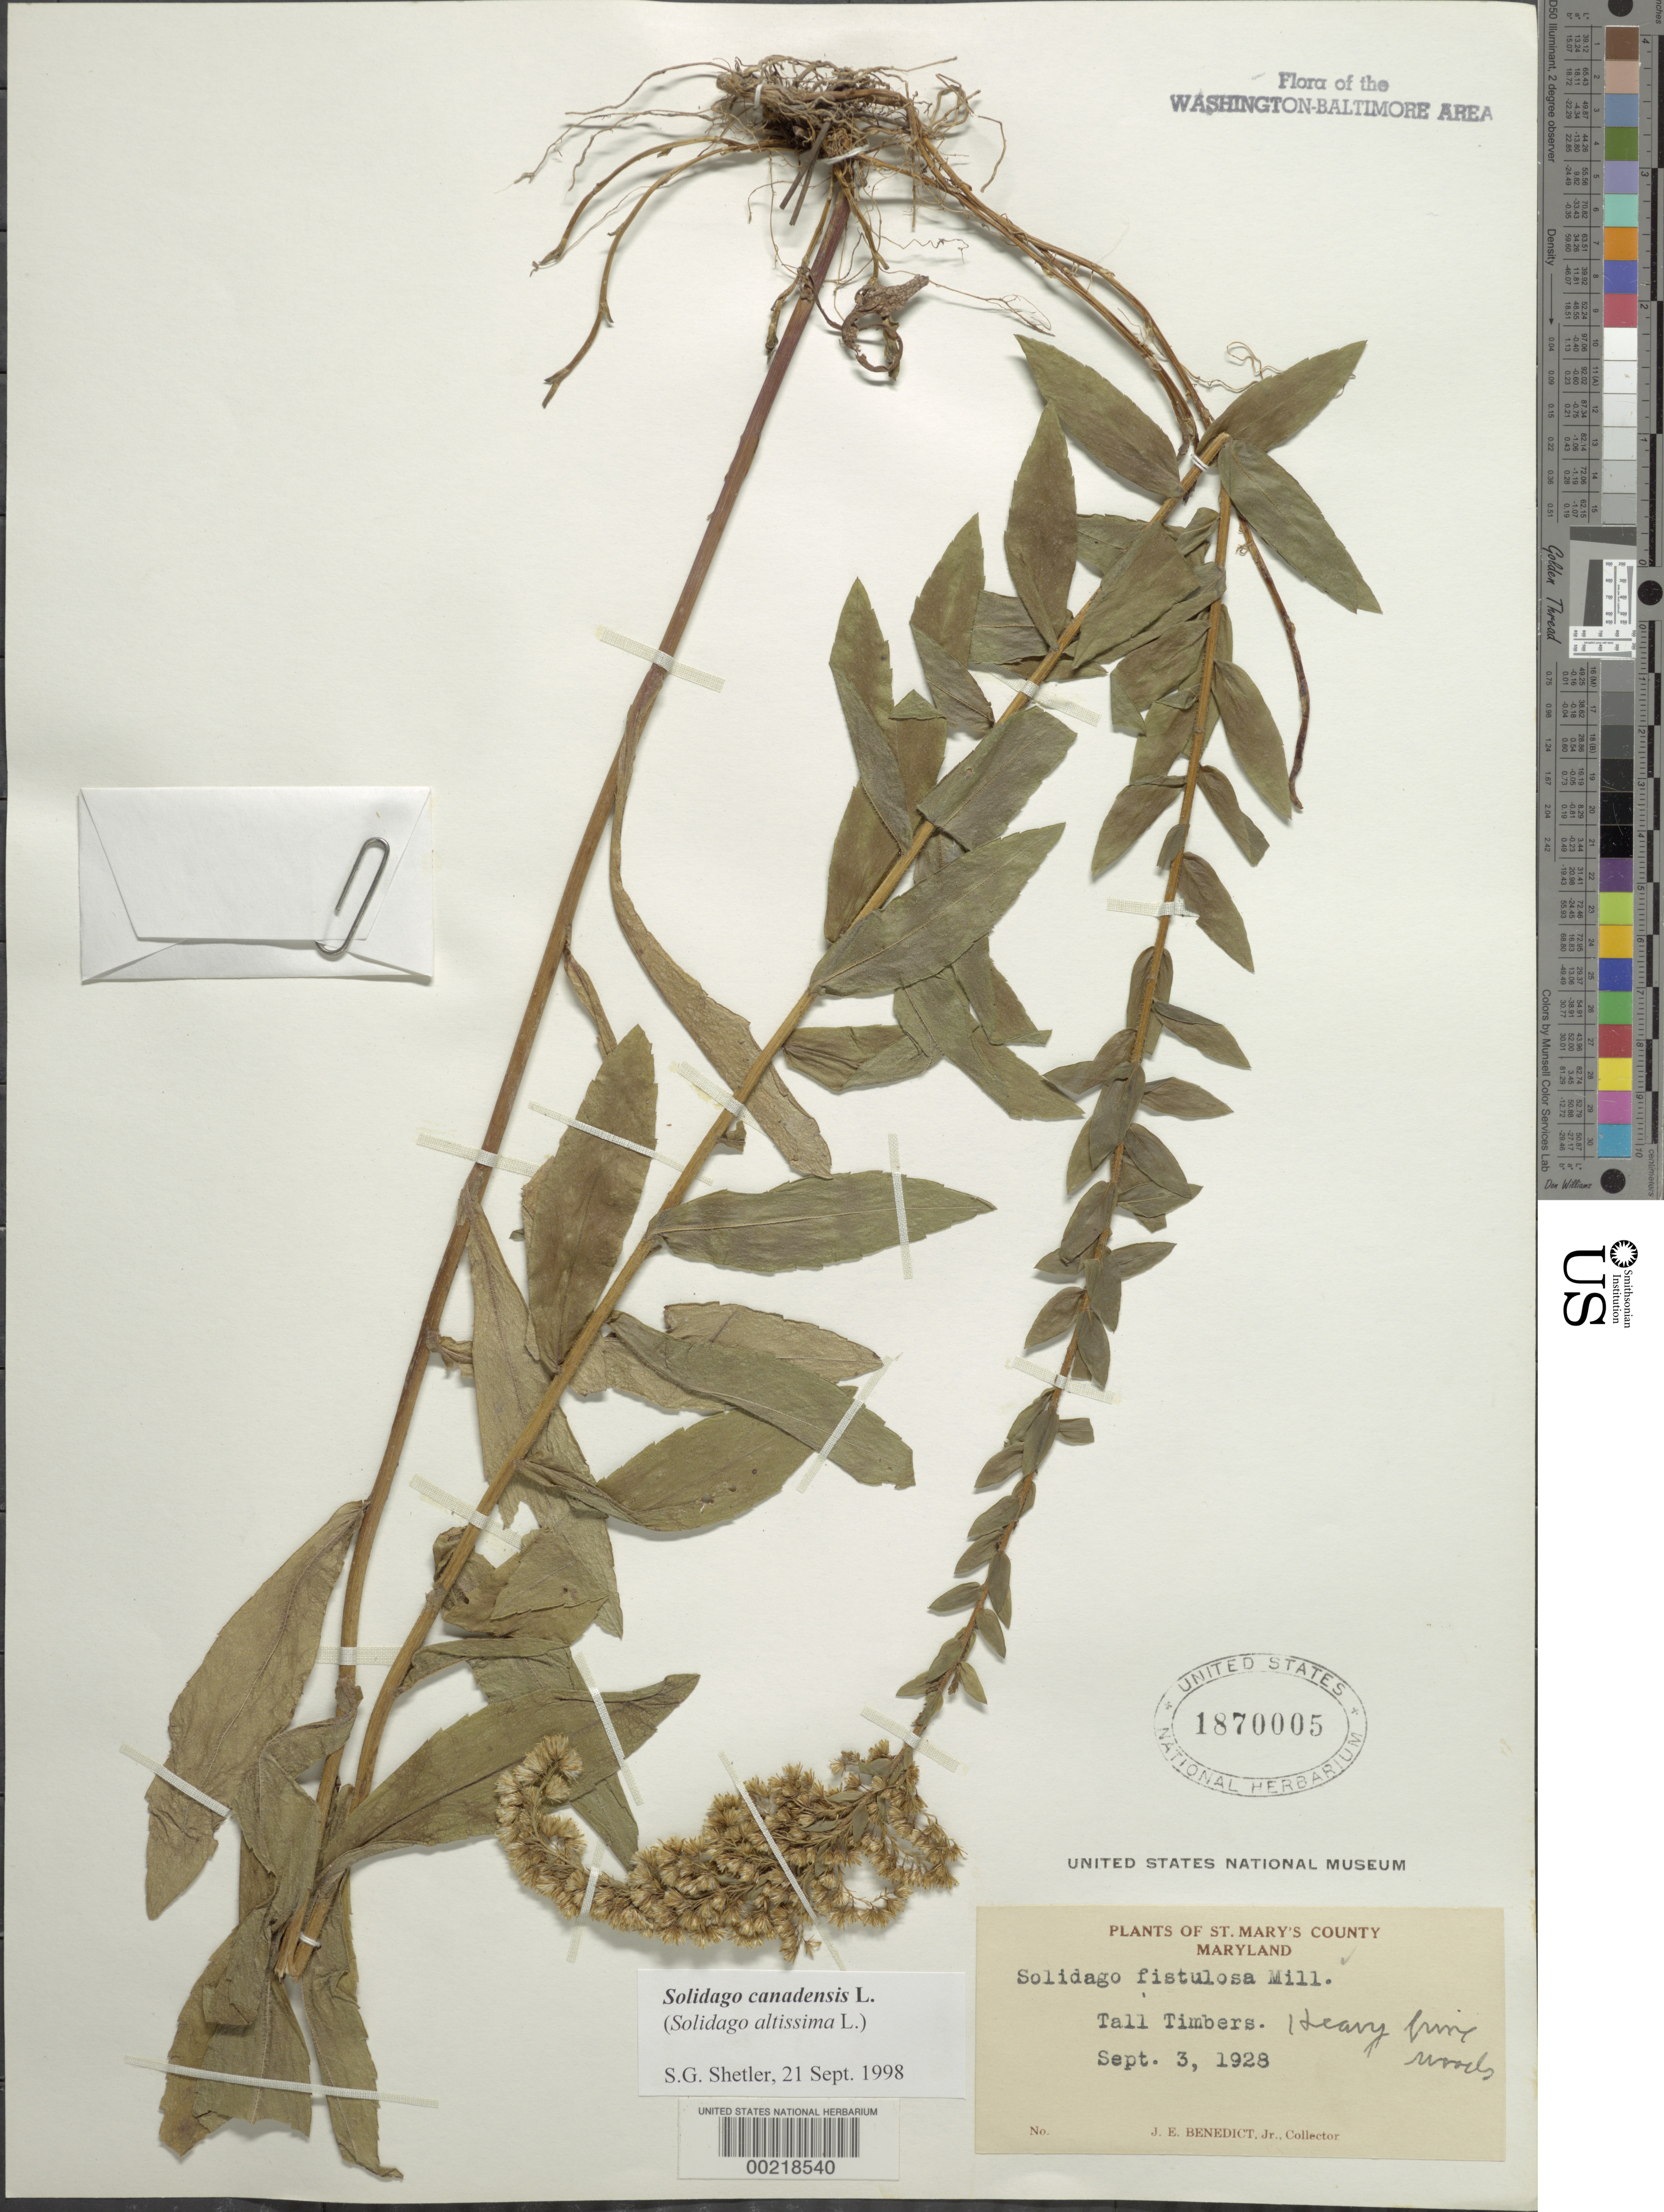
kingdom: Plantae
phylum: Tracheophyta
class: Magnoliopsida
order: Asterales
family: Asteraceae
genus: Solidago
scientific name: Solidago canadensis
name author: L.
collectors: J. E. Benedict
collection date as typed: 03 Sep 1928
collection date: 1928-09-03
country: United States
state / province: Maryland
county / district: St. Mary's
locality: Tall Timbers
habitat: Woods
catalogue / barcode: US 1870005